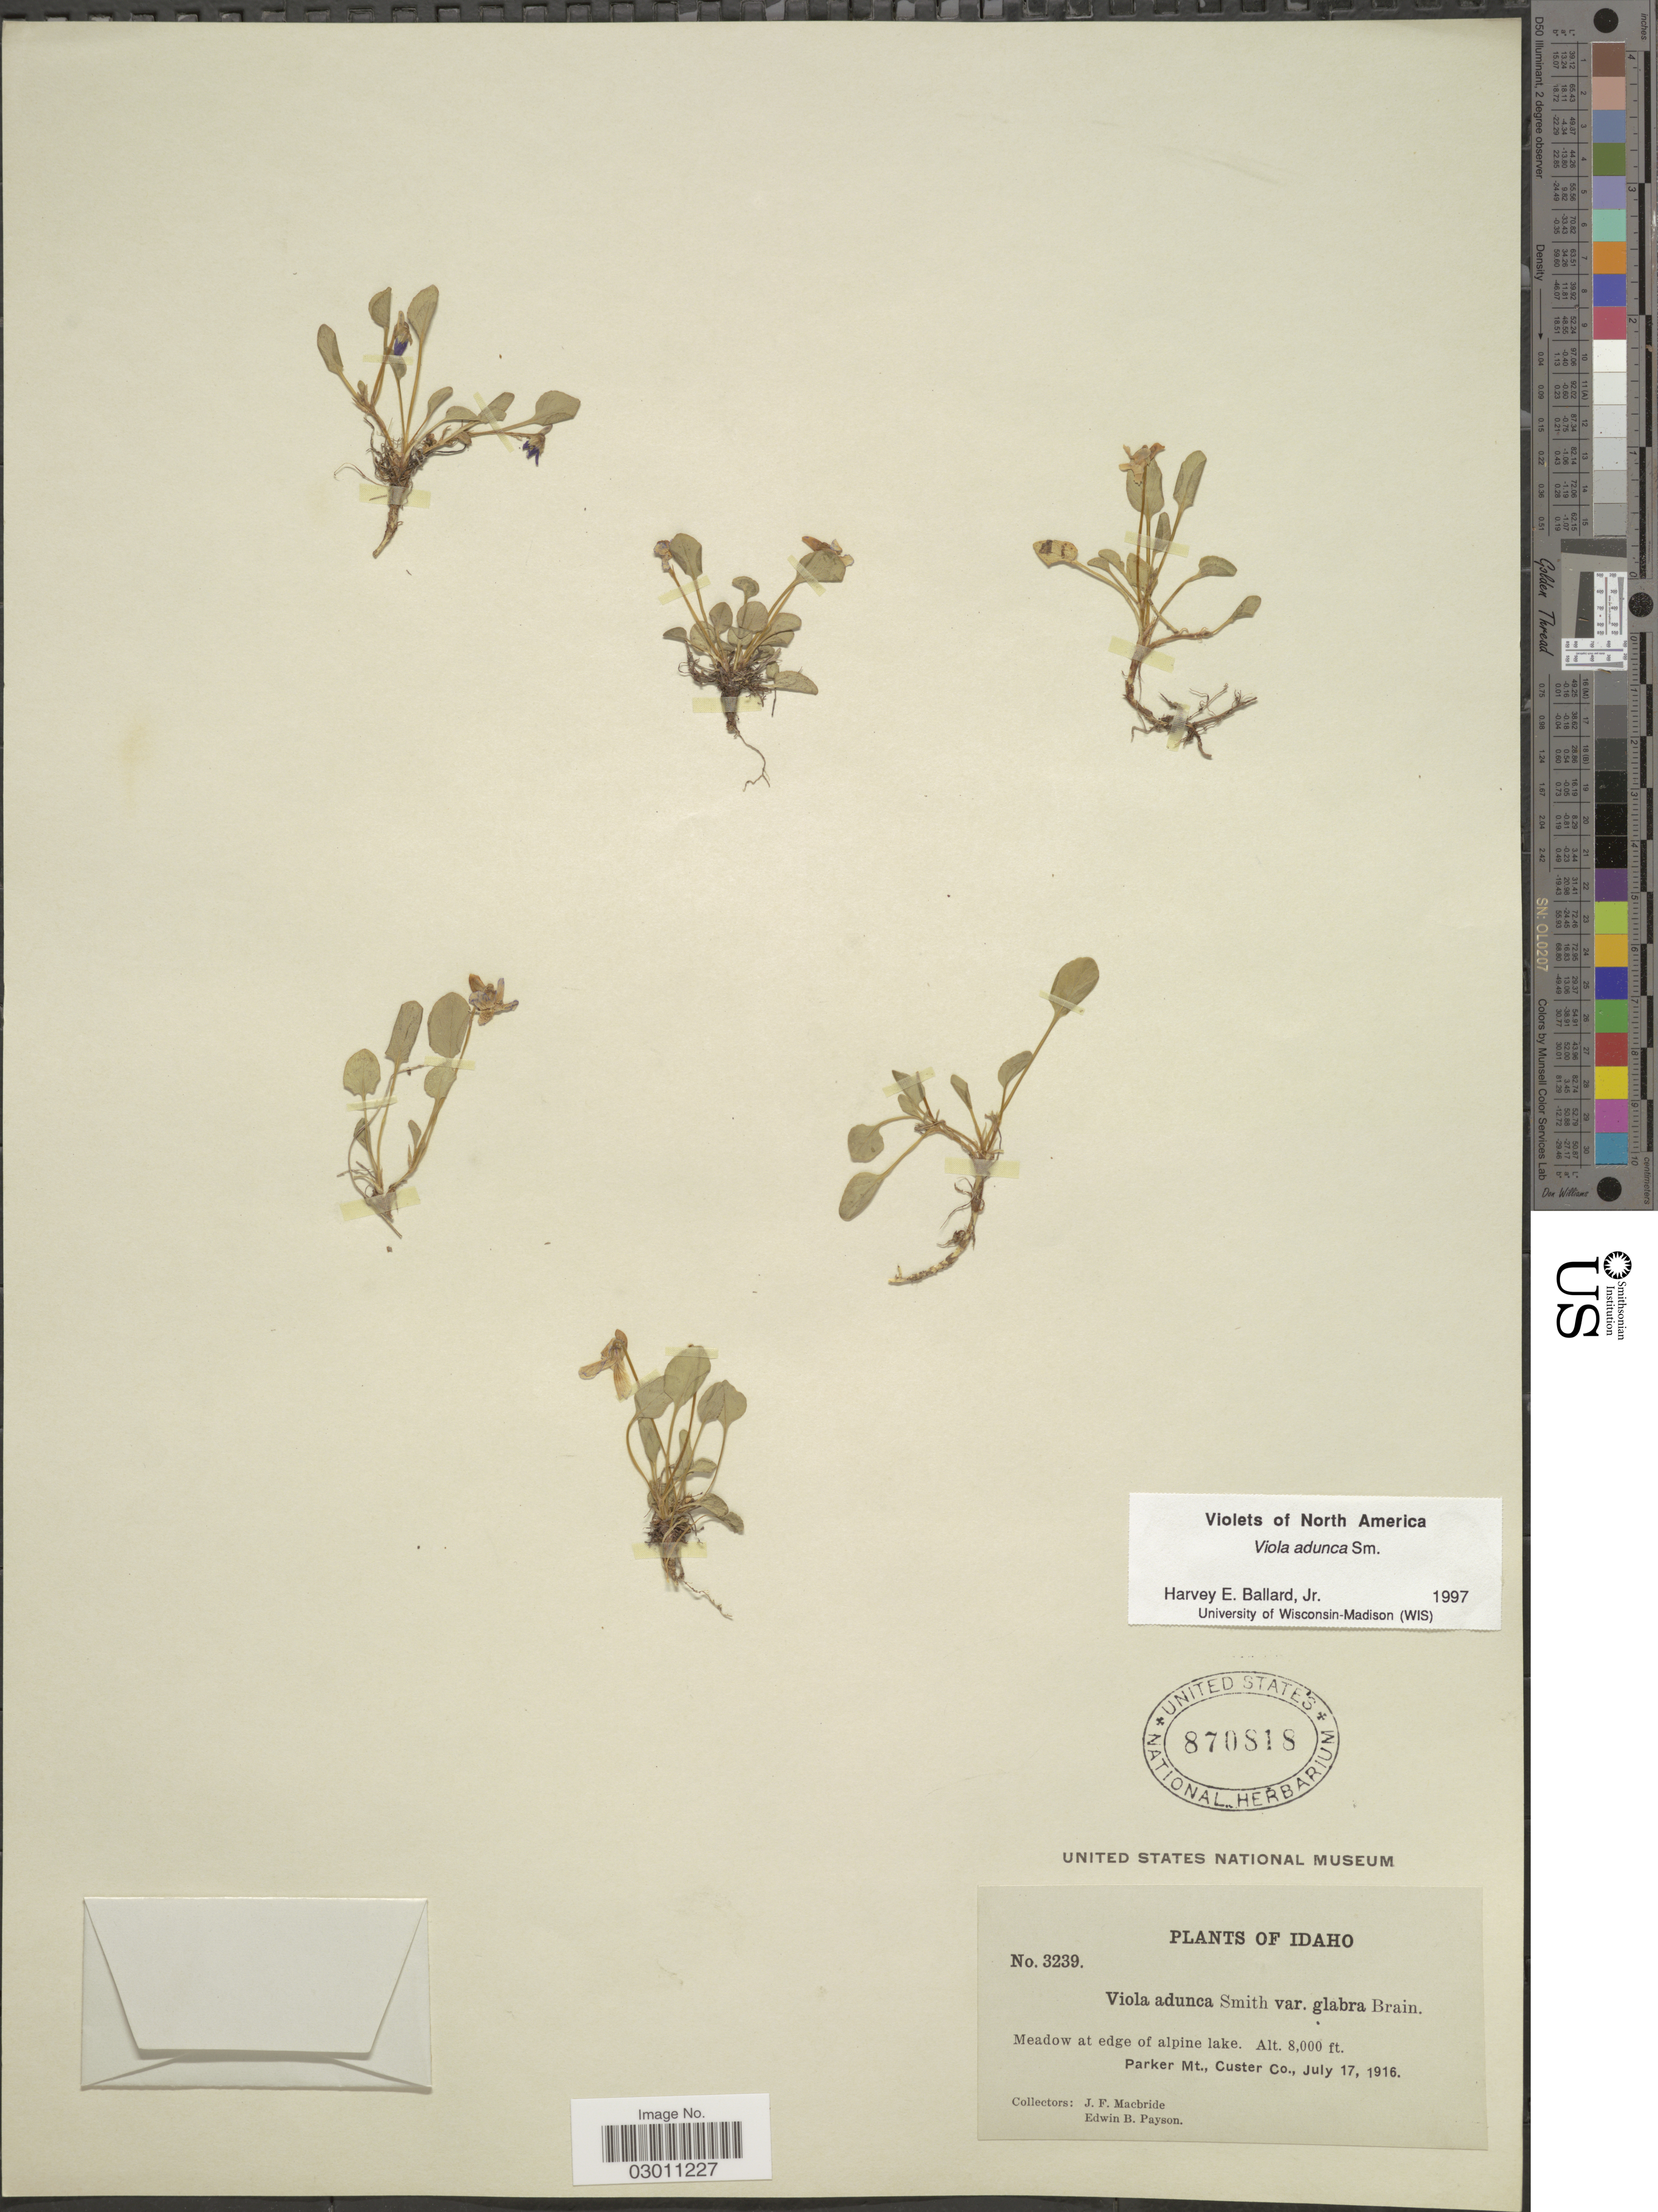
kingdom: Plantae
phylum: Tracheophyta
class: Magnoliopsida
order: Malpighiales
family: Violaceae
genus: Viola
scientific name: Viola adunca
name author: Sm.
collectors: J. F. Macbride & E. B. Payson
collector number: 3239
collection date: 1916-07-17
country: United States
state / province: Idaho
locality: Meadow at edge of alpine lake. Parker Mt., Custer Co.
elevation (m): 2438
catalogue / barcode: US 870818